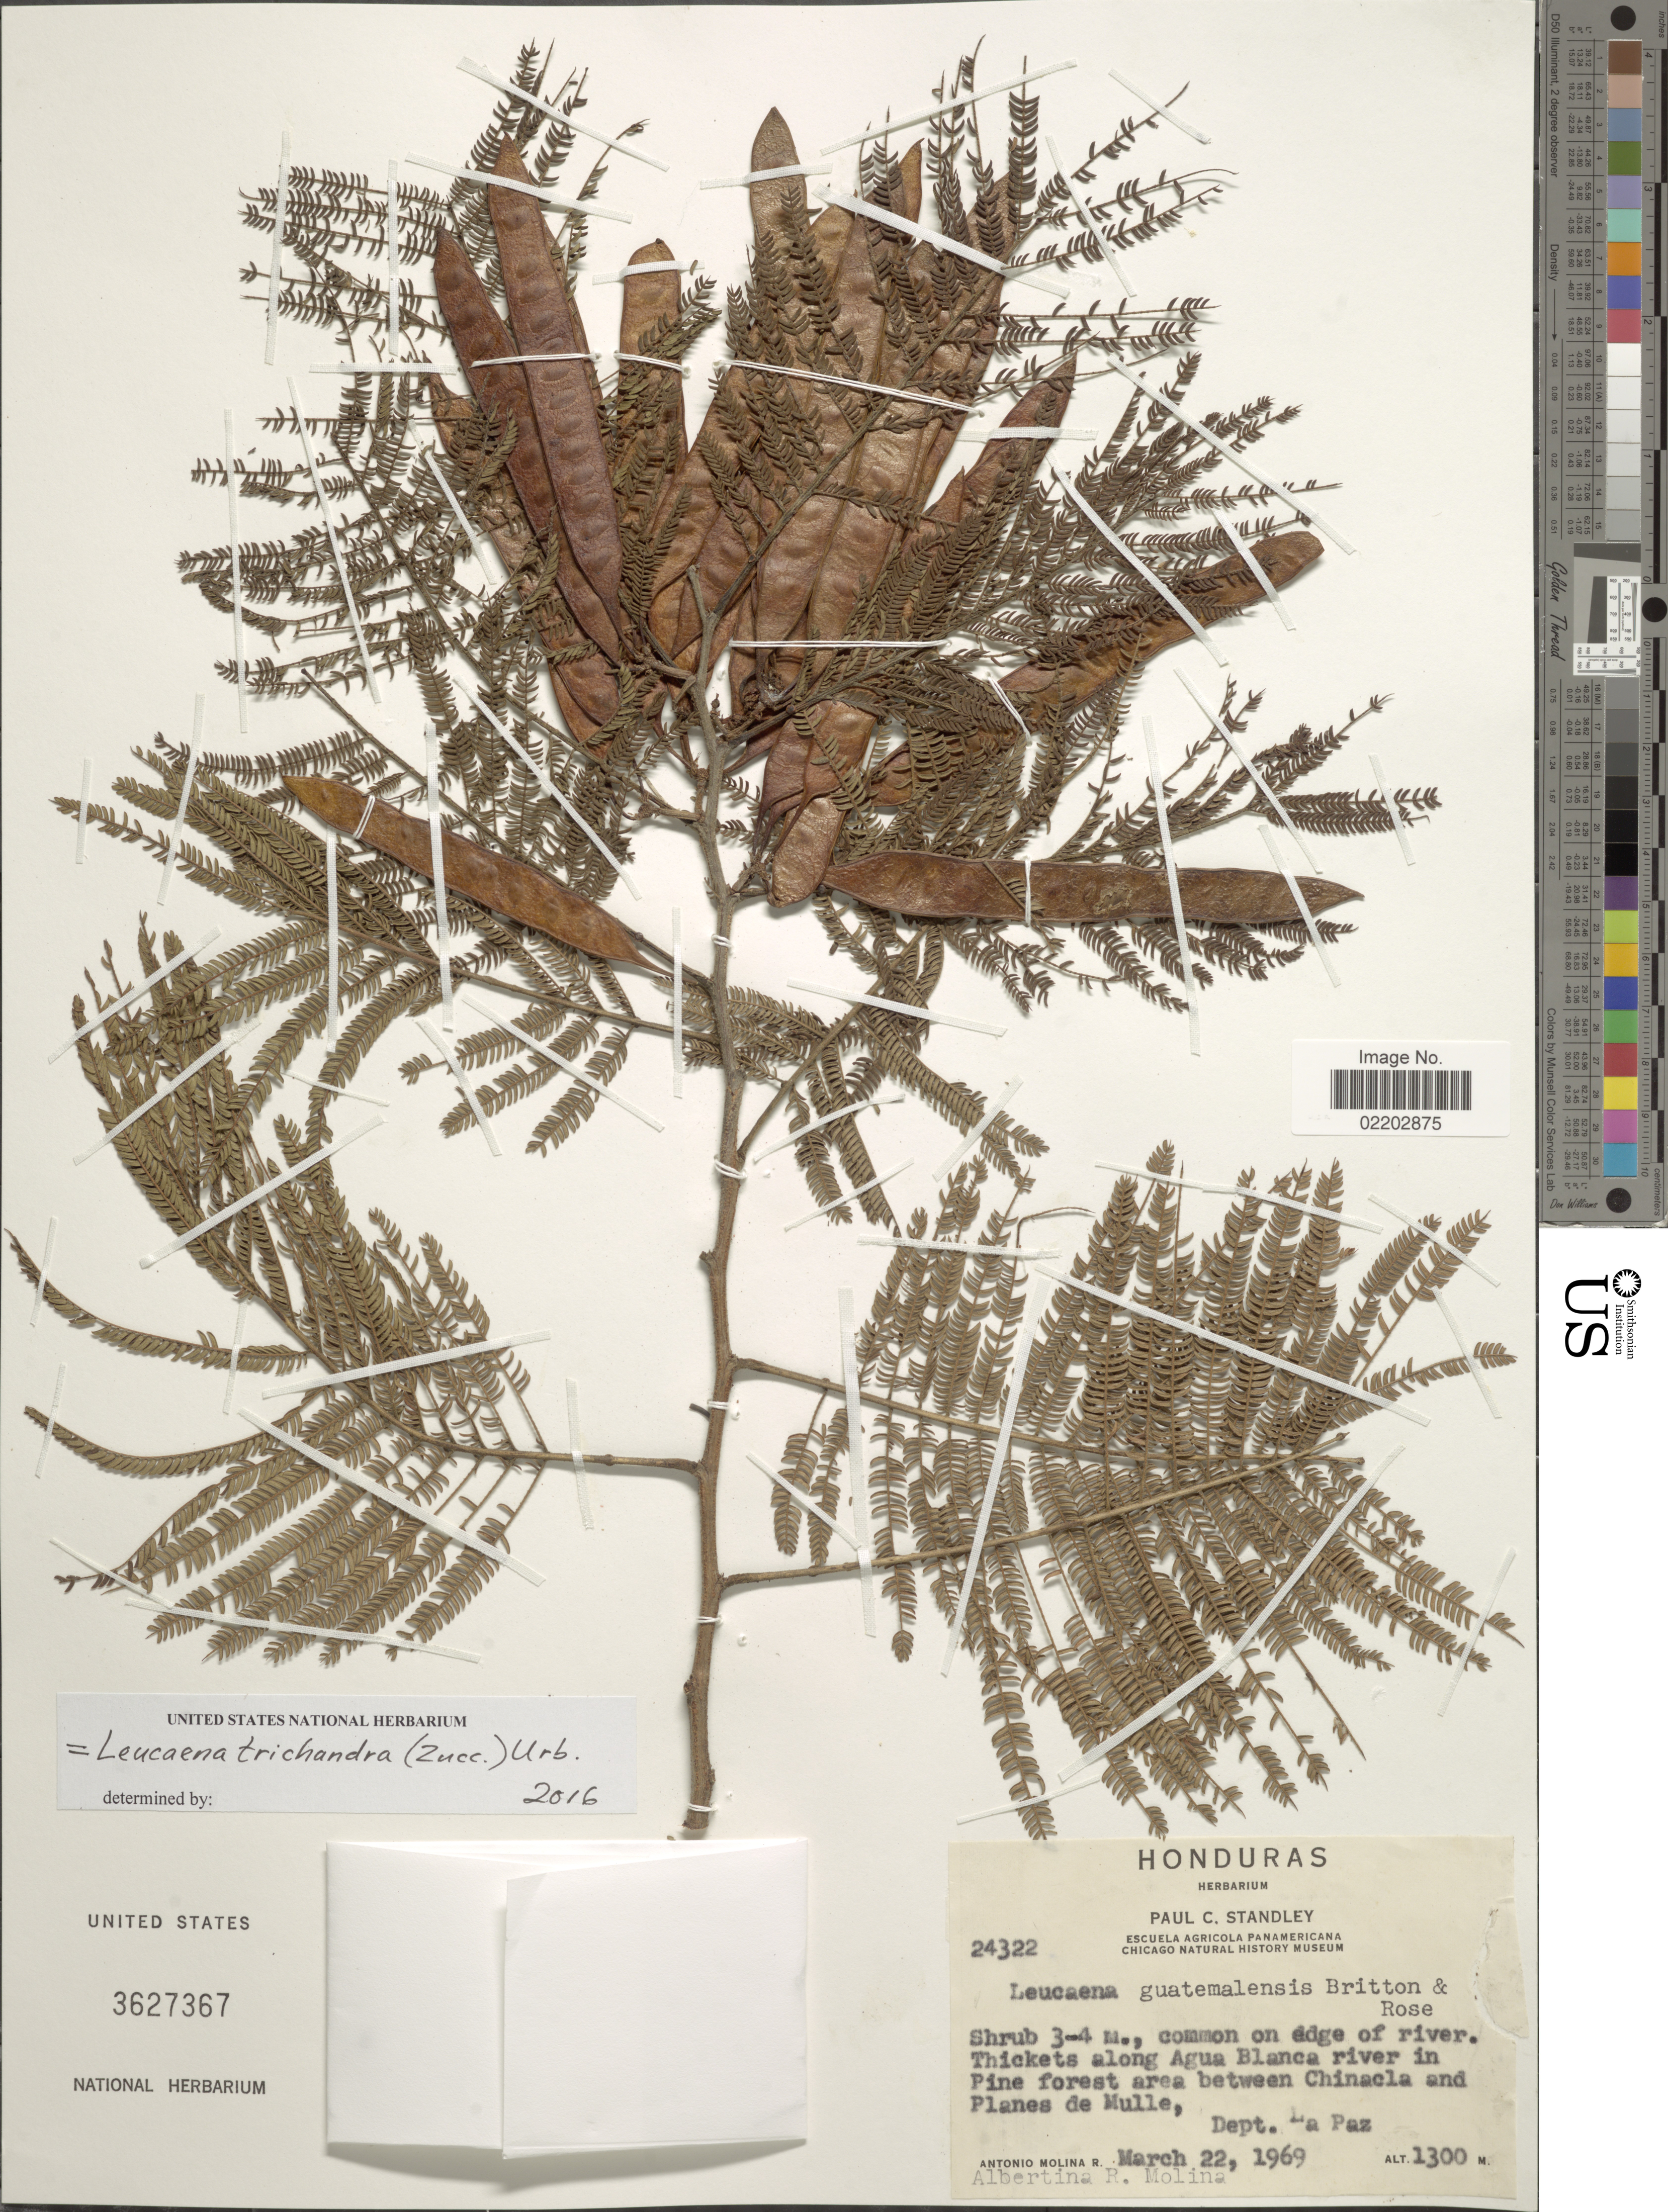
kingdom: Plantae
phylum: Tracheophyta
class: Magnoliopsida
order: Fabales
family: Fabaceae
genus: Leucaena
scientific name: Leucaena trichandra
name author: (Zucc.) Urb.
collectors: A. Molina R. & A. R. Molina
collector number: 24322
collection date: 1969-03-22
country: Honduras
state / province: La Paz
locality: Thickets along Agua Blanca river in Pine forest area between Chinacla and Planes de Mulle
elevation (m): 1300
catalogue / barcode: US 3627367